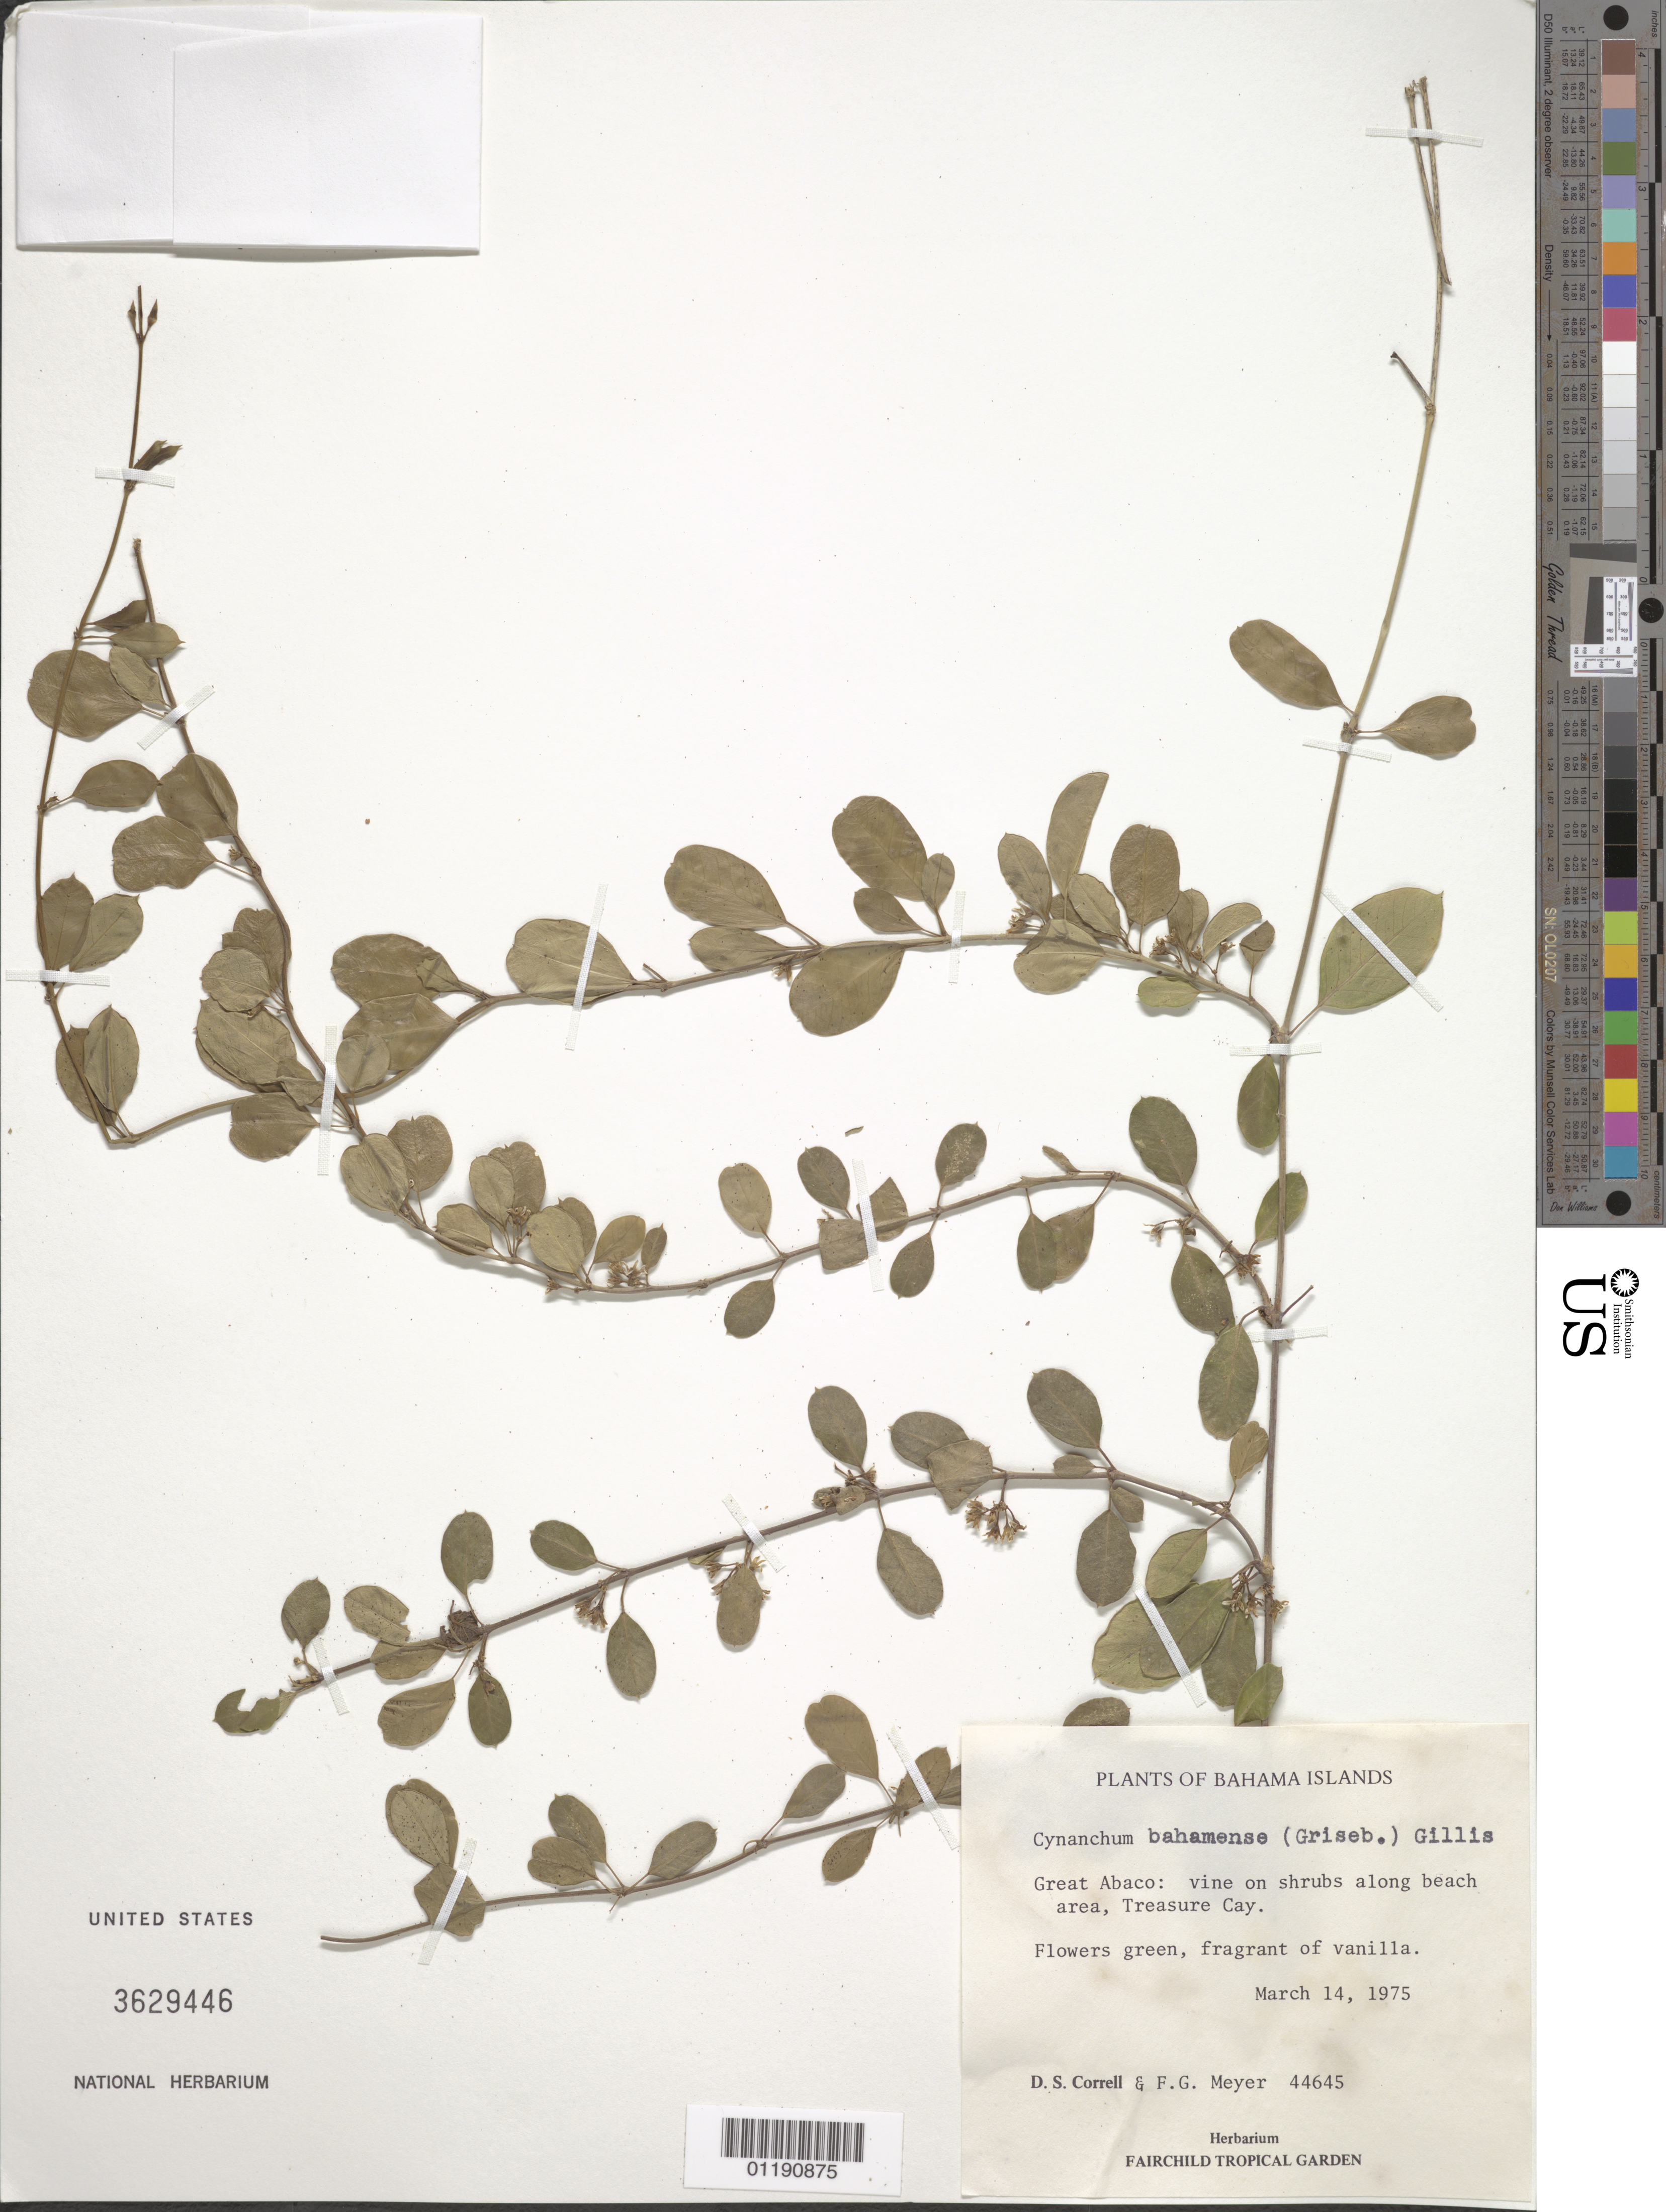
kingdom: Plantae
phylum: Tracheophyta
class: Magnoliopsida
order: Gentianales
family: Apocynaceae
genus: Cynanchum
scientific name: Cynanchum bahamense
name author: (Griseb.) Gillis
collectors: D. S. Correll & F. G. Meyer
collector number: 44645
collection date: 1975-03-14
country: Bahamas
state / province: Great Abaco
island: Great Abaco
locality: Great Abaco: along beach area, Treasure Cay.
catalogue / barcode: US 3629446